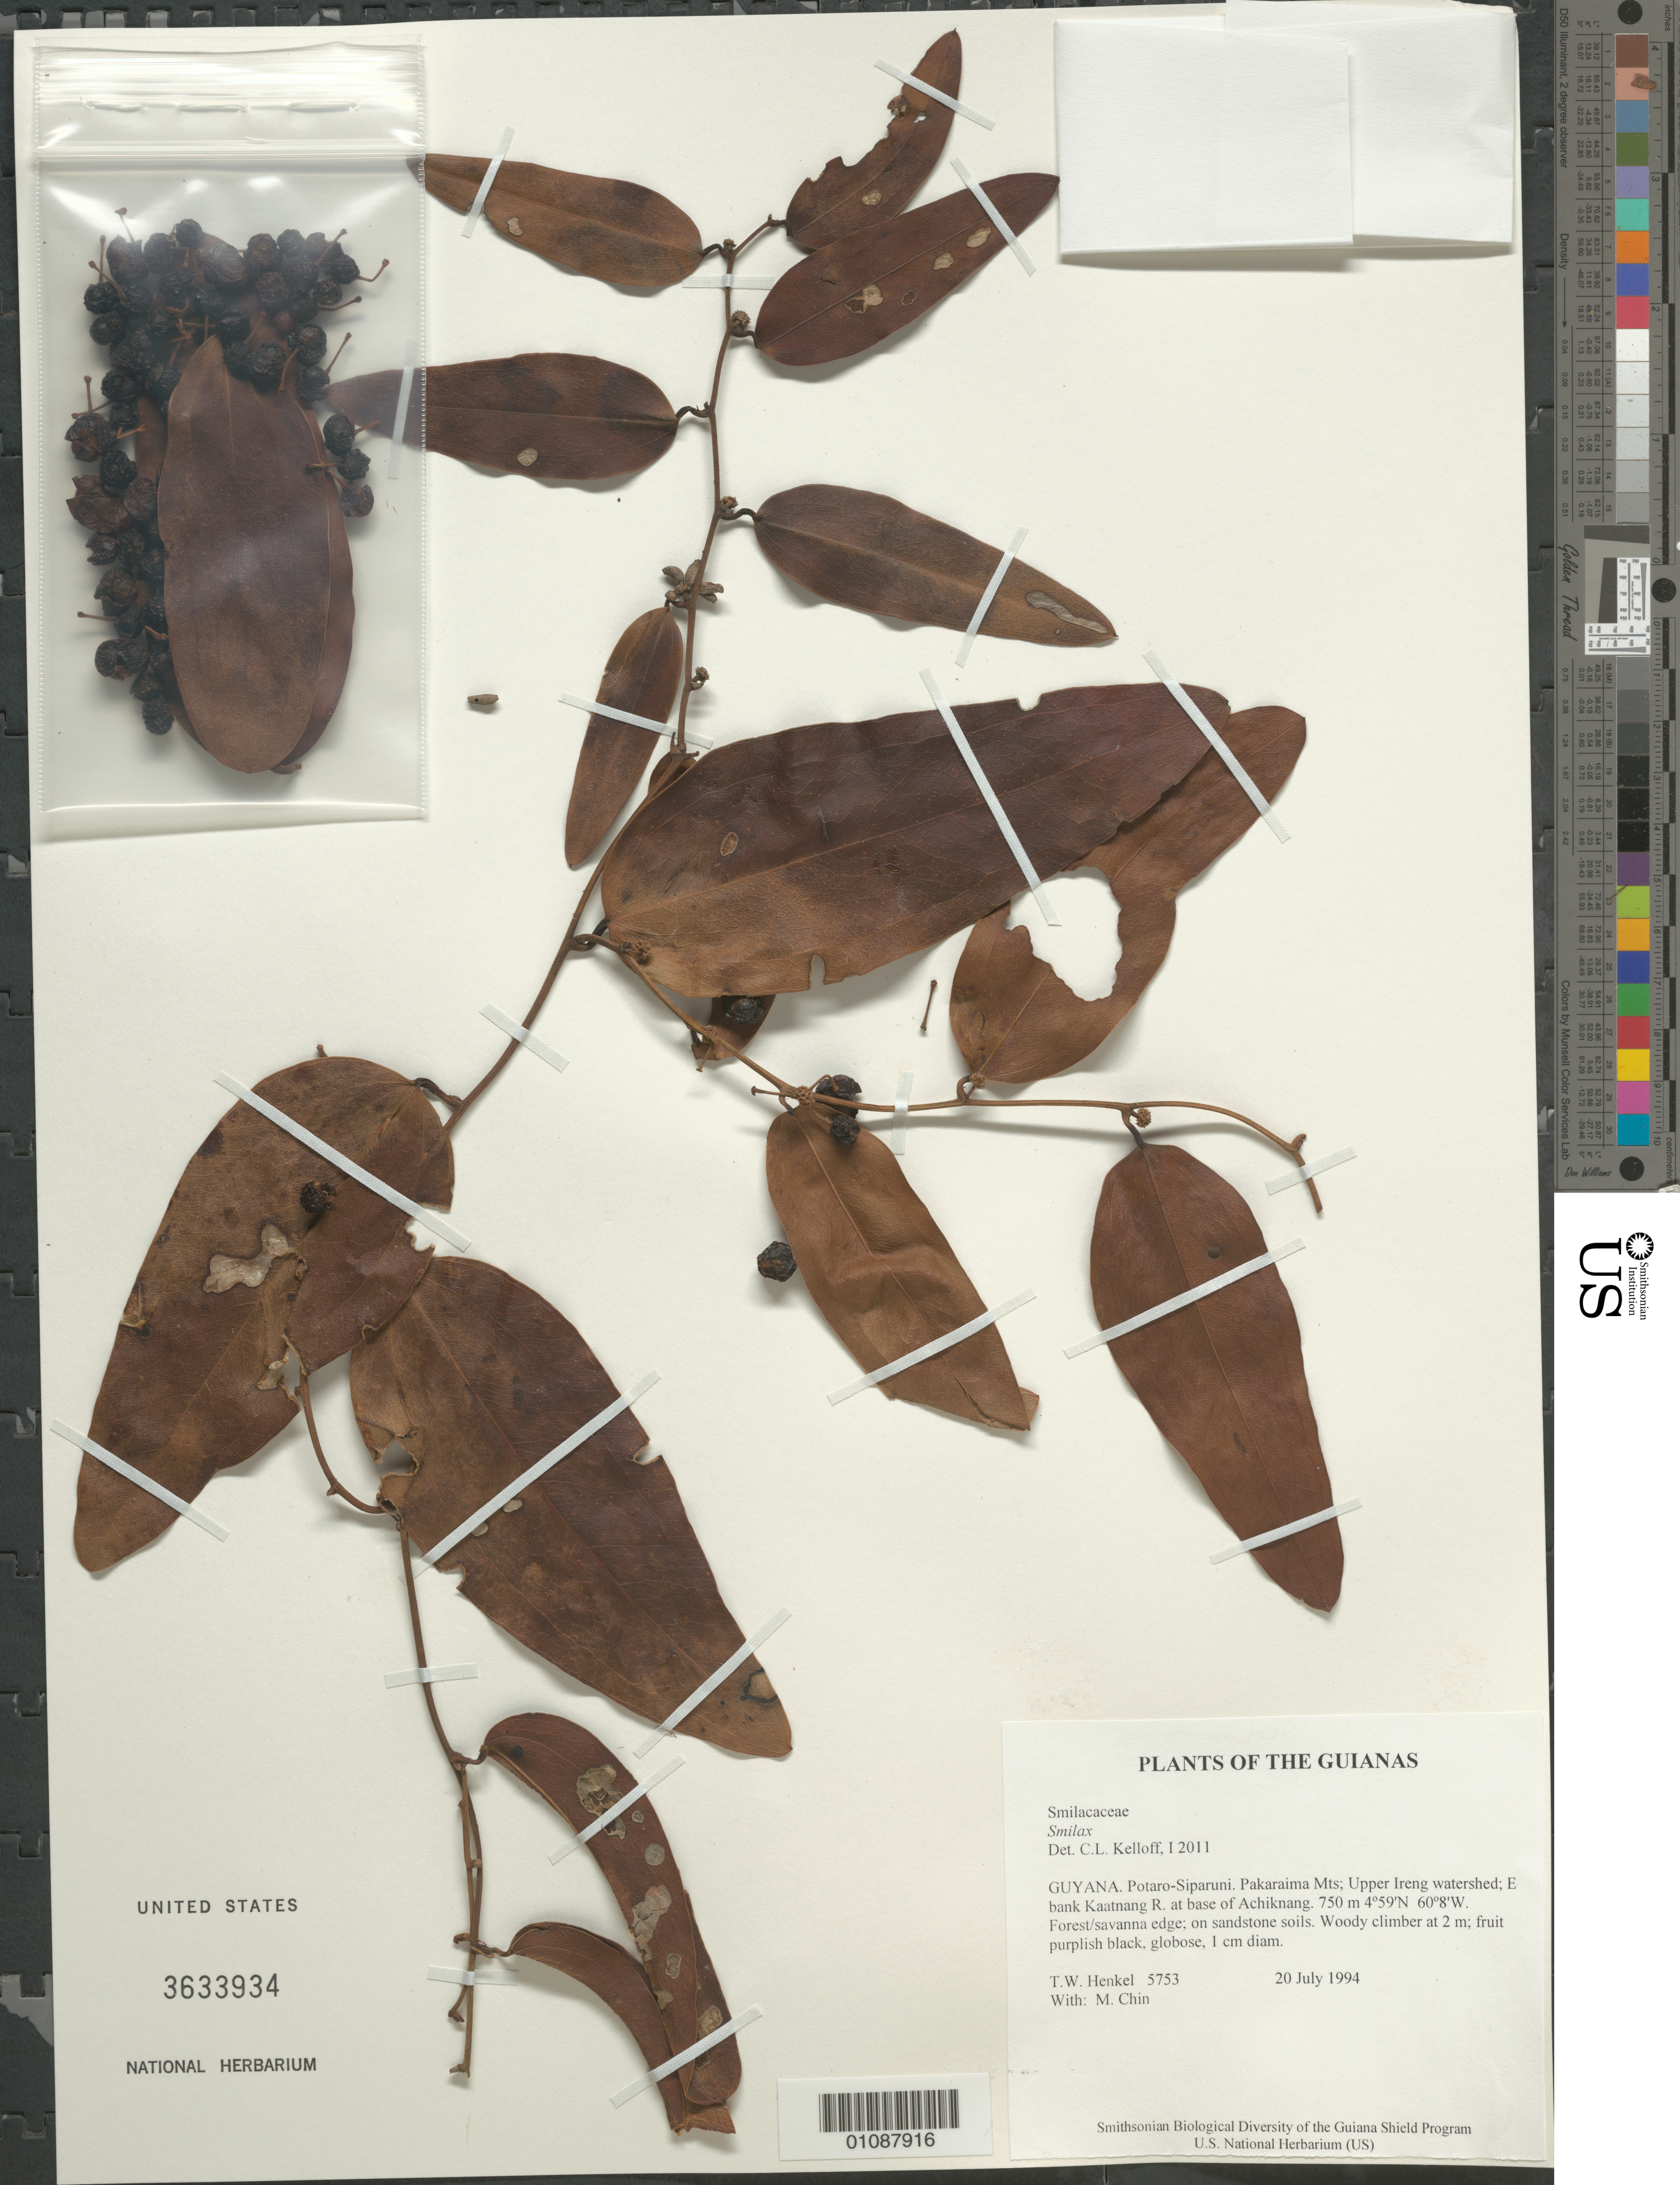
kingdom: Plantae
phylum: Tracheophyta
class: Liliopsida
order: Liliales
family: Smilacaceae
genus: Smilax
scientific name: Smilax sp.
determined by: Kelloff, Carol L., (US), Smithsonian Institution - National Museum of Natural History (UNITED STATES)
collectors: T. Henkel & M. Chin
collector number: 5753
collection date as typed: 20 July 1994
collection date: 1994-07-20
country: Guyana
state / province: Potaro-Siparuni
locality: Pakaraima Mts; Upper Ireng watershed; E bank Kaatnang R. at base of Achiknang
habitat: Forest/savanna edge; on sandstone soils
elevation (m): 750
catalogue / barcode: US 3633934